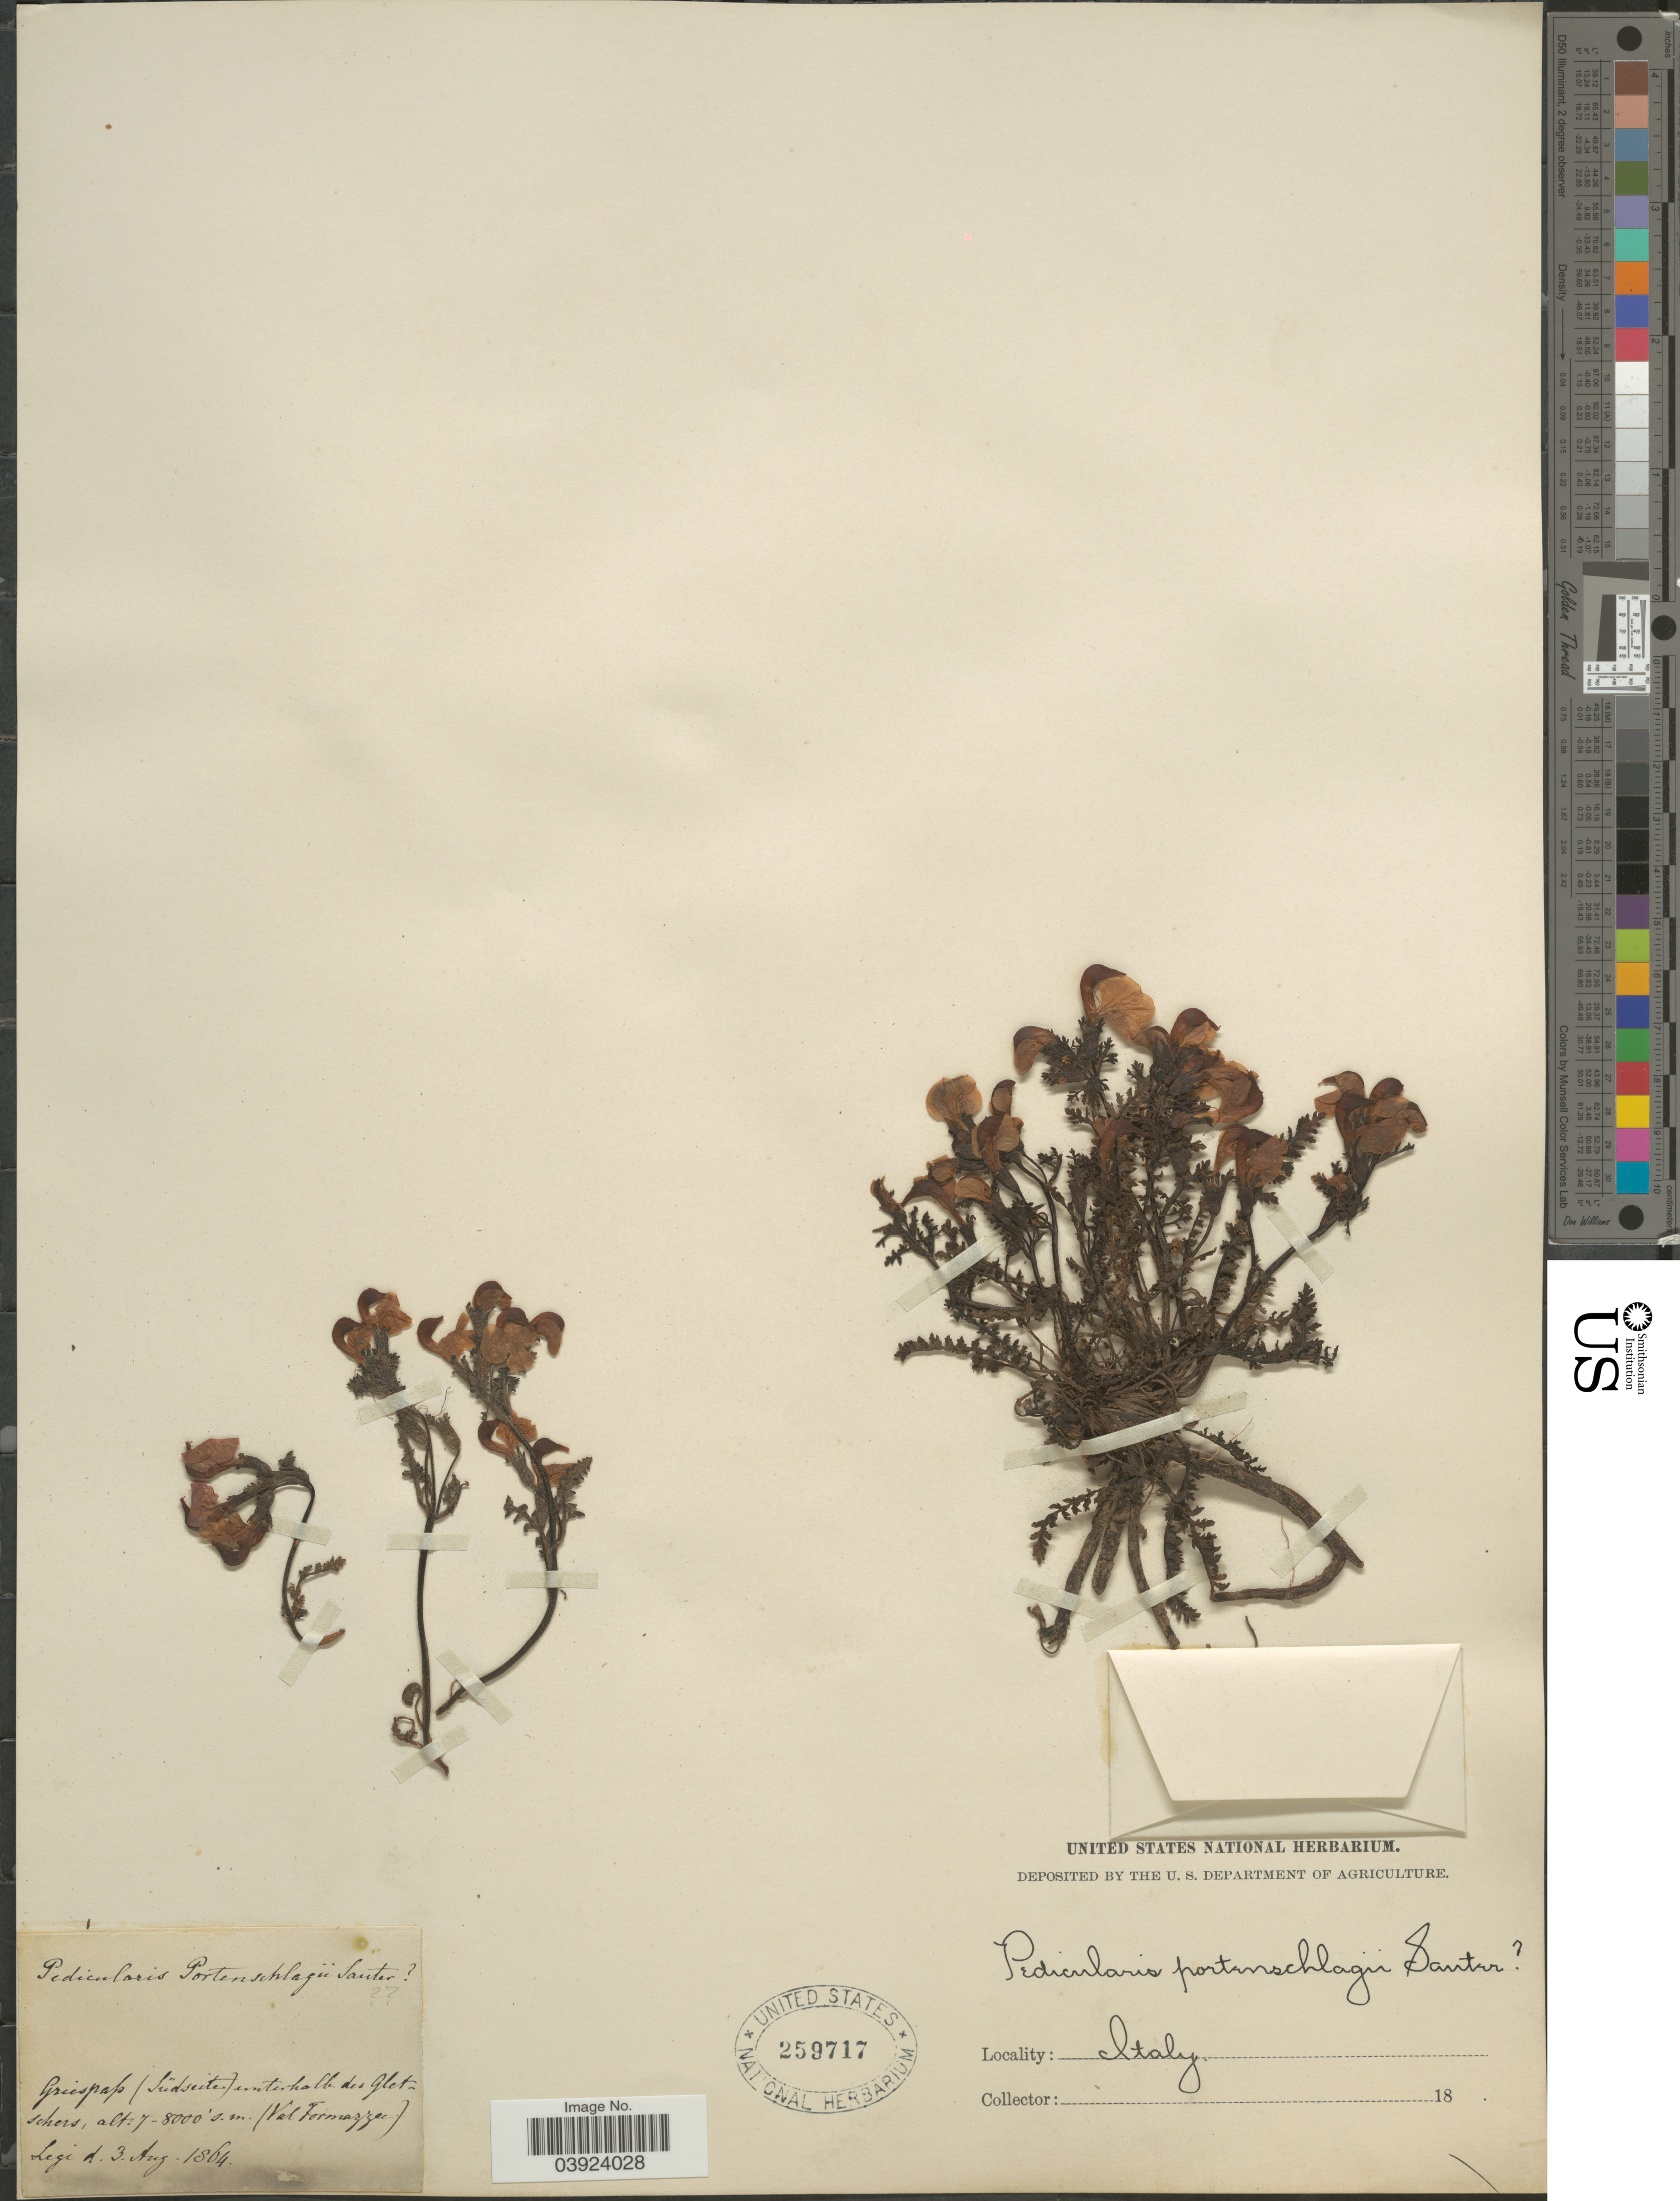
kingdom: Plantae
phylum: Tracheophyta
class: Magnoliopsida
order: Lamiales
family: Orobanchaceae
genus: Pedicularis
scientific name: Pedicularis portenschlagii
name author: Saut. ex Rchb.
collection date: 1864-08-03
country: Italy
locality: Griespap (Südseite) interhalb des Gletschers. (Val Formazza).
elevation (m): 2134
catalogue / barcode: US 259717